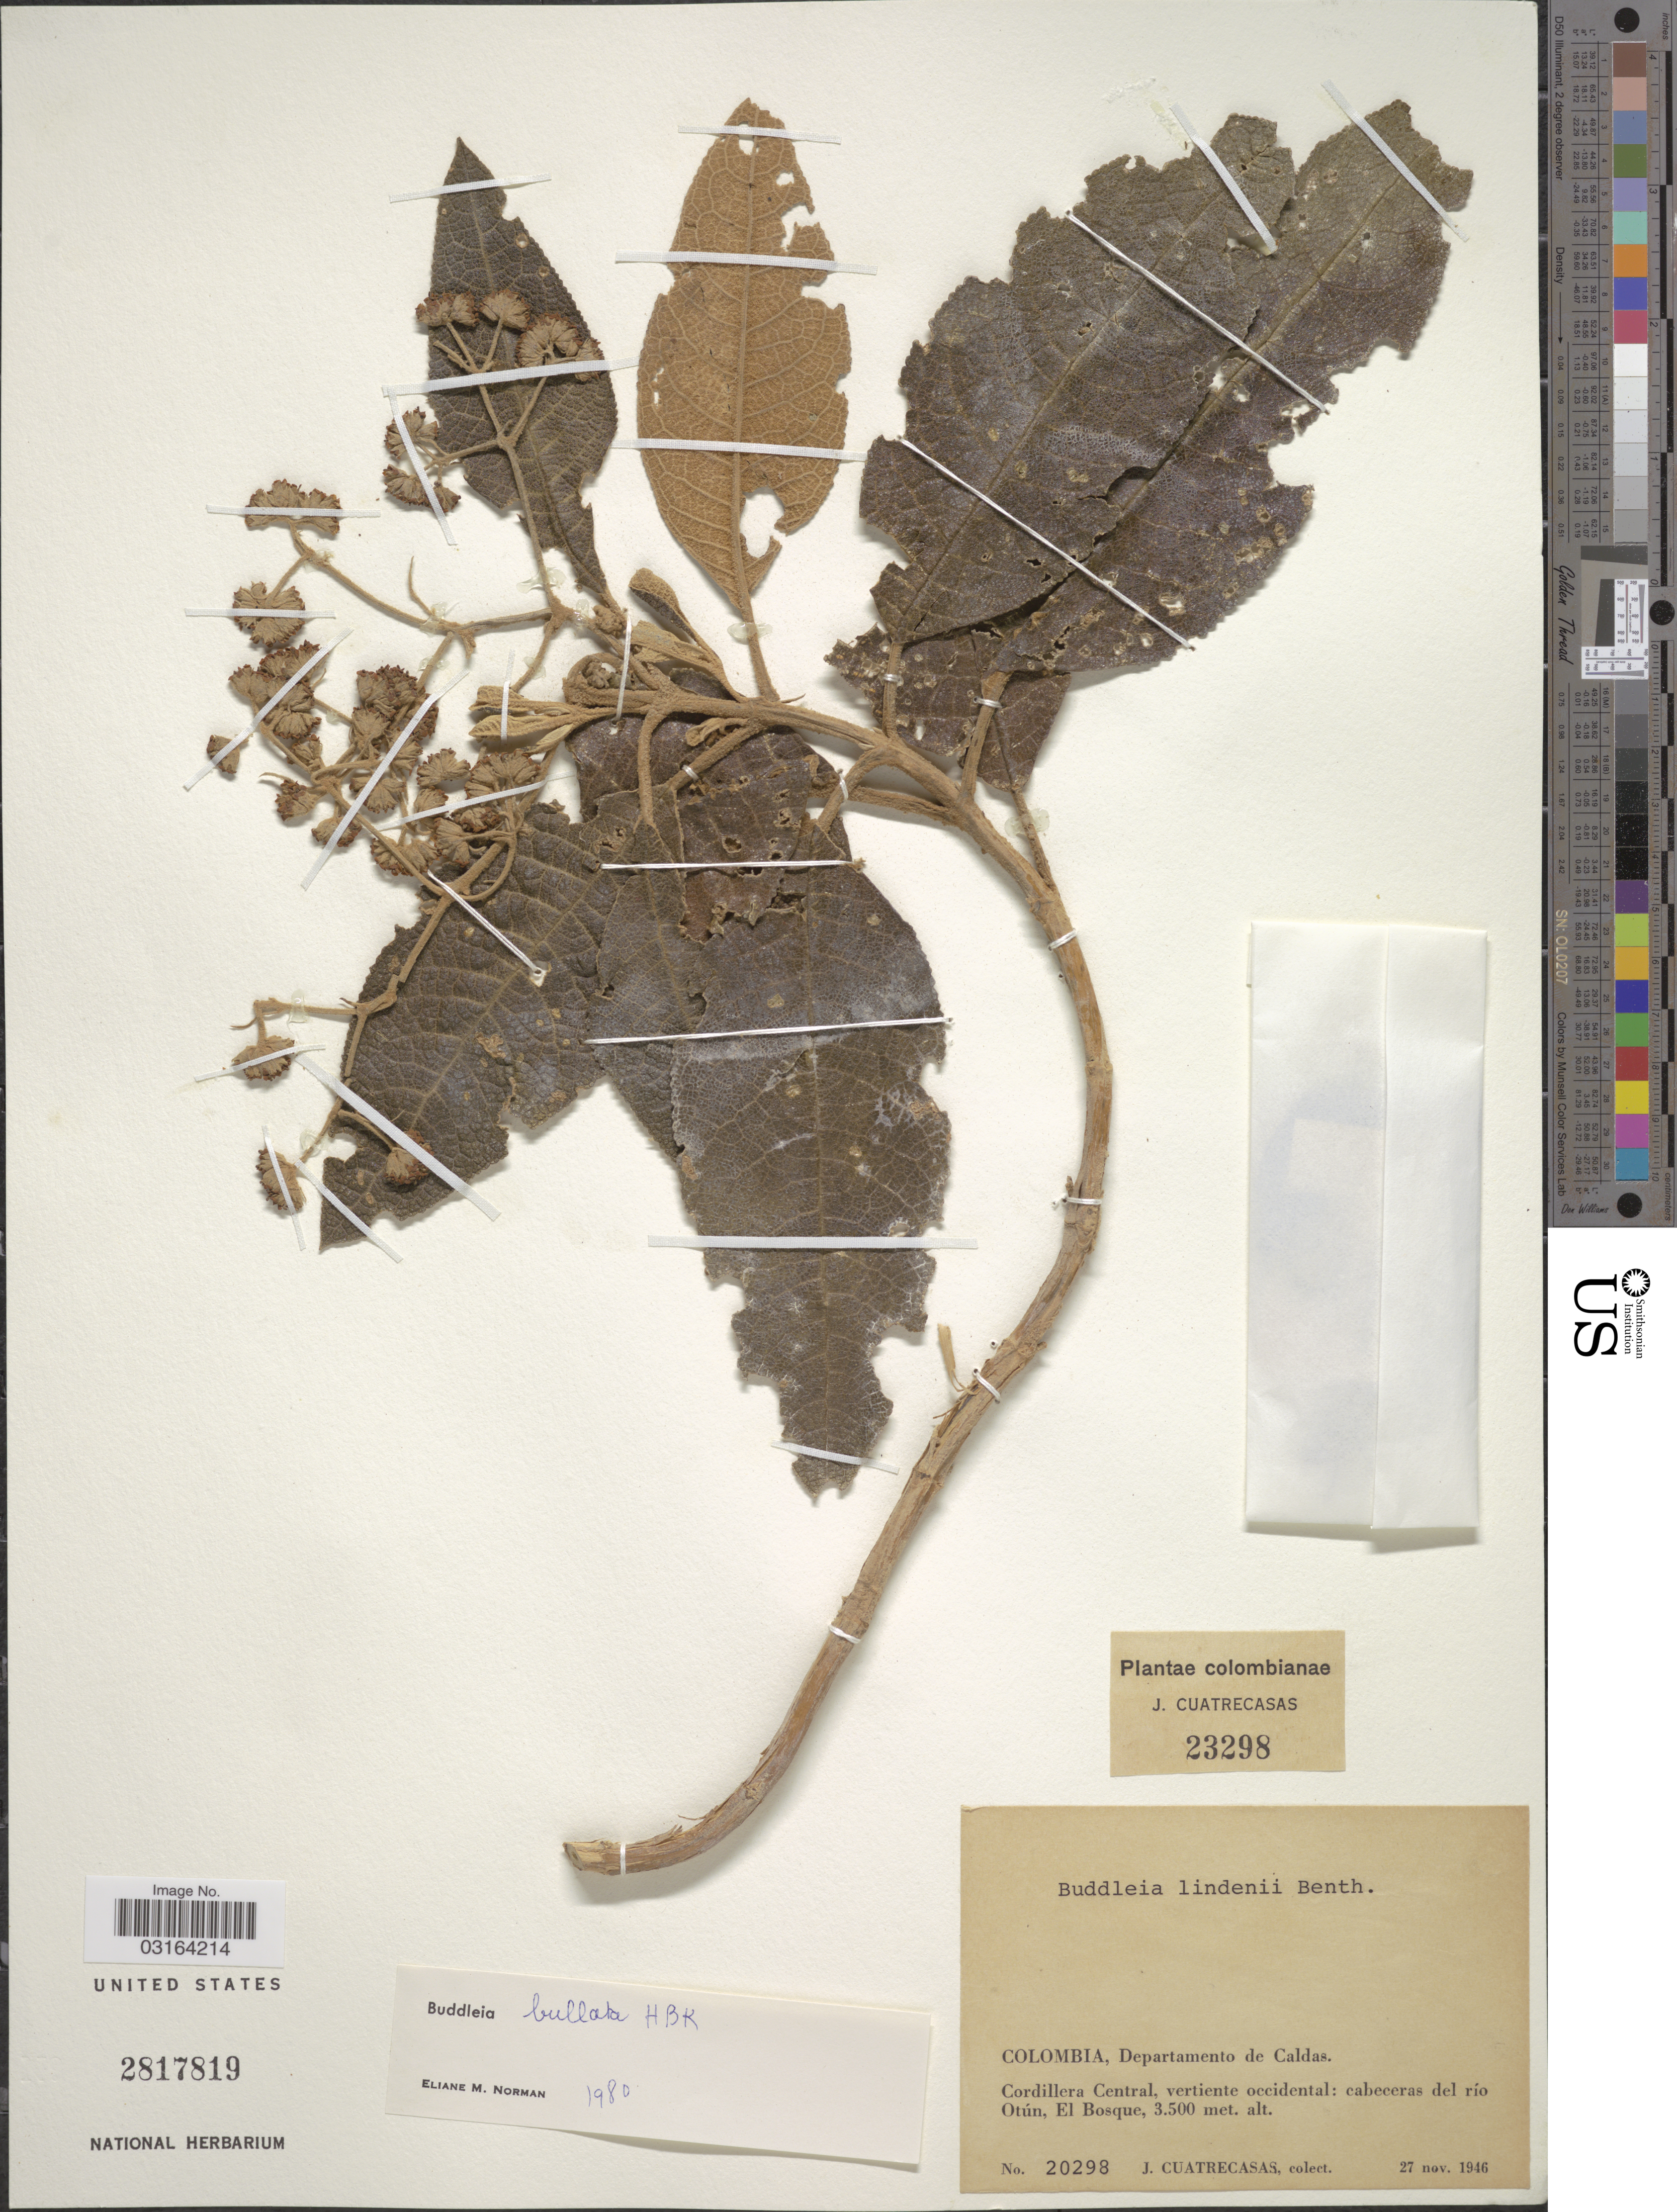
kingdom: Plantae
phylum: Tracheophyta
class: Magnoliopsida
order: Lamiales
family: Scrophulariaceae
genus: Buddleja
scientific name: Buddleja bullata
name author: Kunth in Humb. & et al.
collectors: J. Cuatrecasas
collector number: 20298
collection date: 1946-11-27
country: Colombia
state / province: Caldas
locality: Departamento de Caldas, Cordillera Central, vertiente occidental: cabeceras del río Otún, El Bosque.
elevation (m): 3500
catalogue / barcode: US 2817819